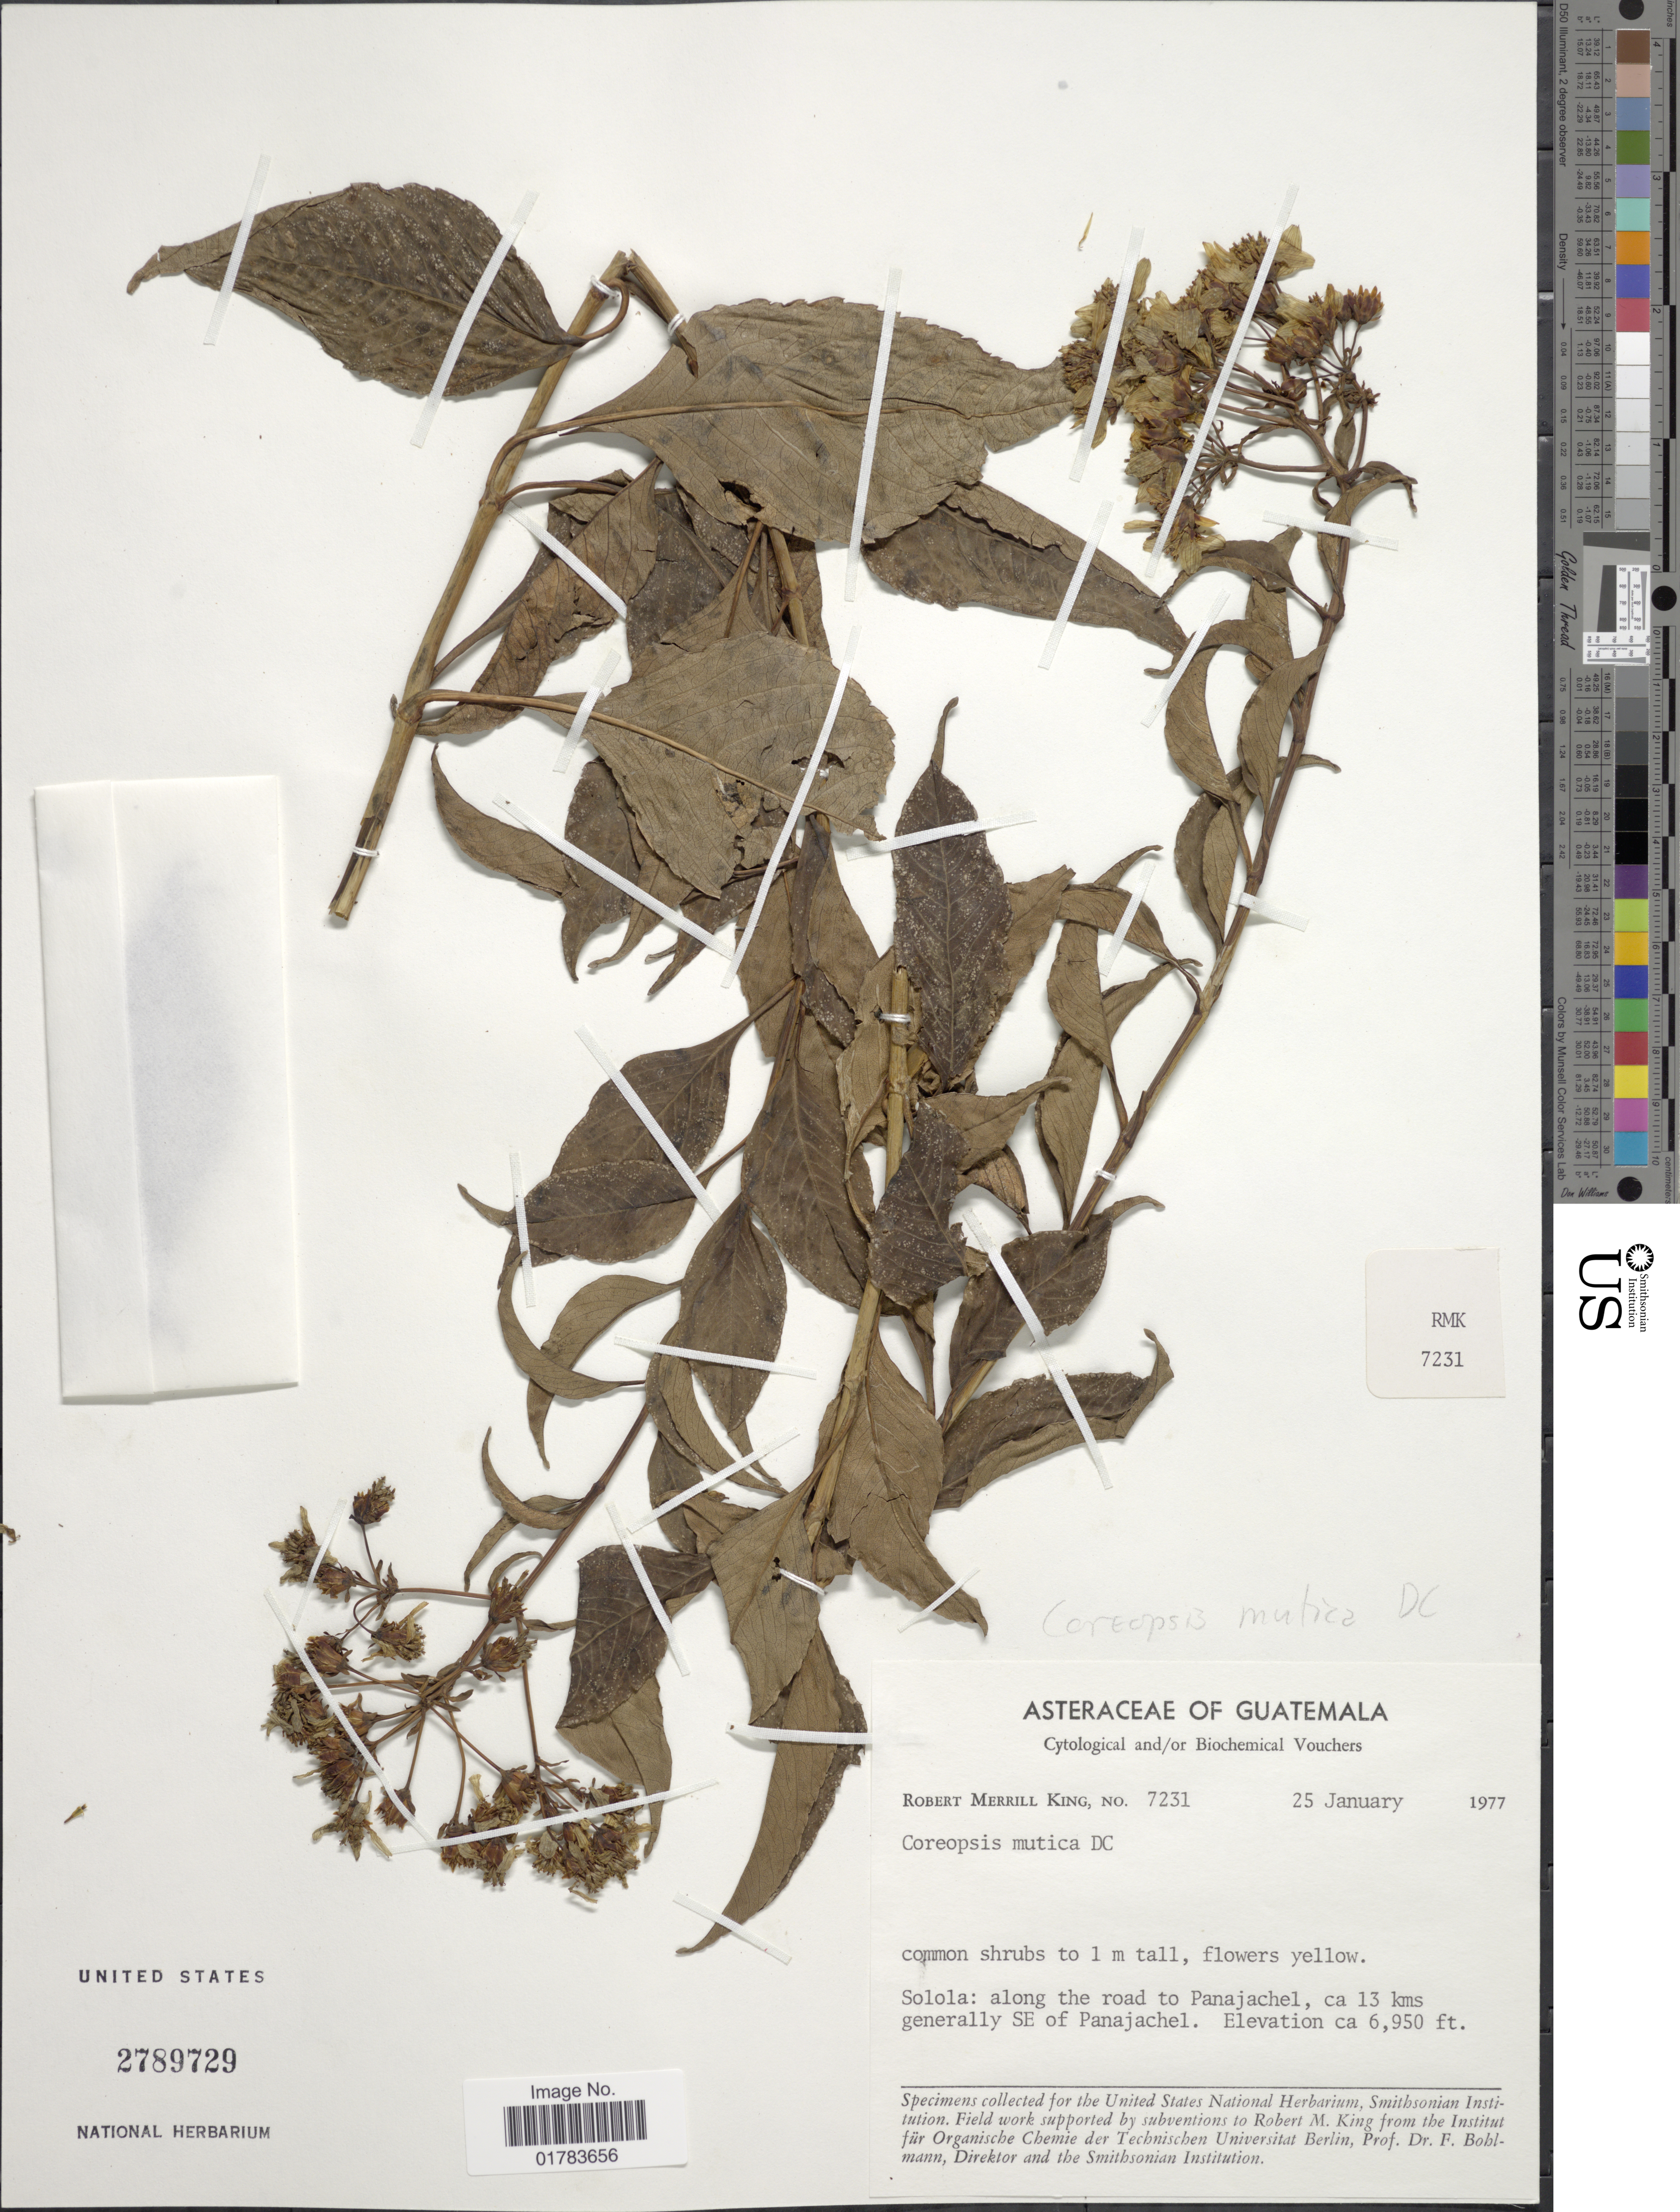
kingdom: Plantae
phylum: Tracheophyta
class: Magnoliopsida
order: Asterales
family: Asteraceae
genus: Coreopsis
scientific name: Coreopsis mutica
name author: DC.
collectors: R. M. King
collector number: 7231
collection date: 1977-01-25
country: Guatemala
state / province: Sololá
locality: Along the road to Panajachel, ca 13 kms generally SE of Panajachel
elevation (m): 2118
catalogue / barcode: US 2789729